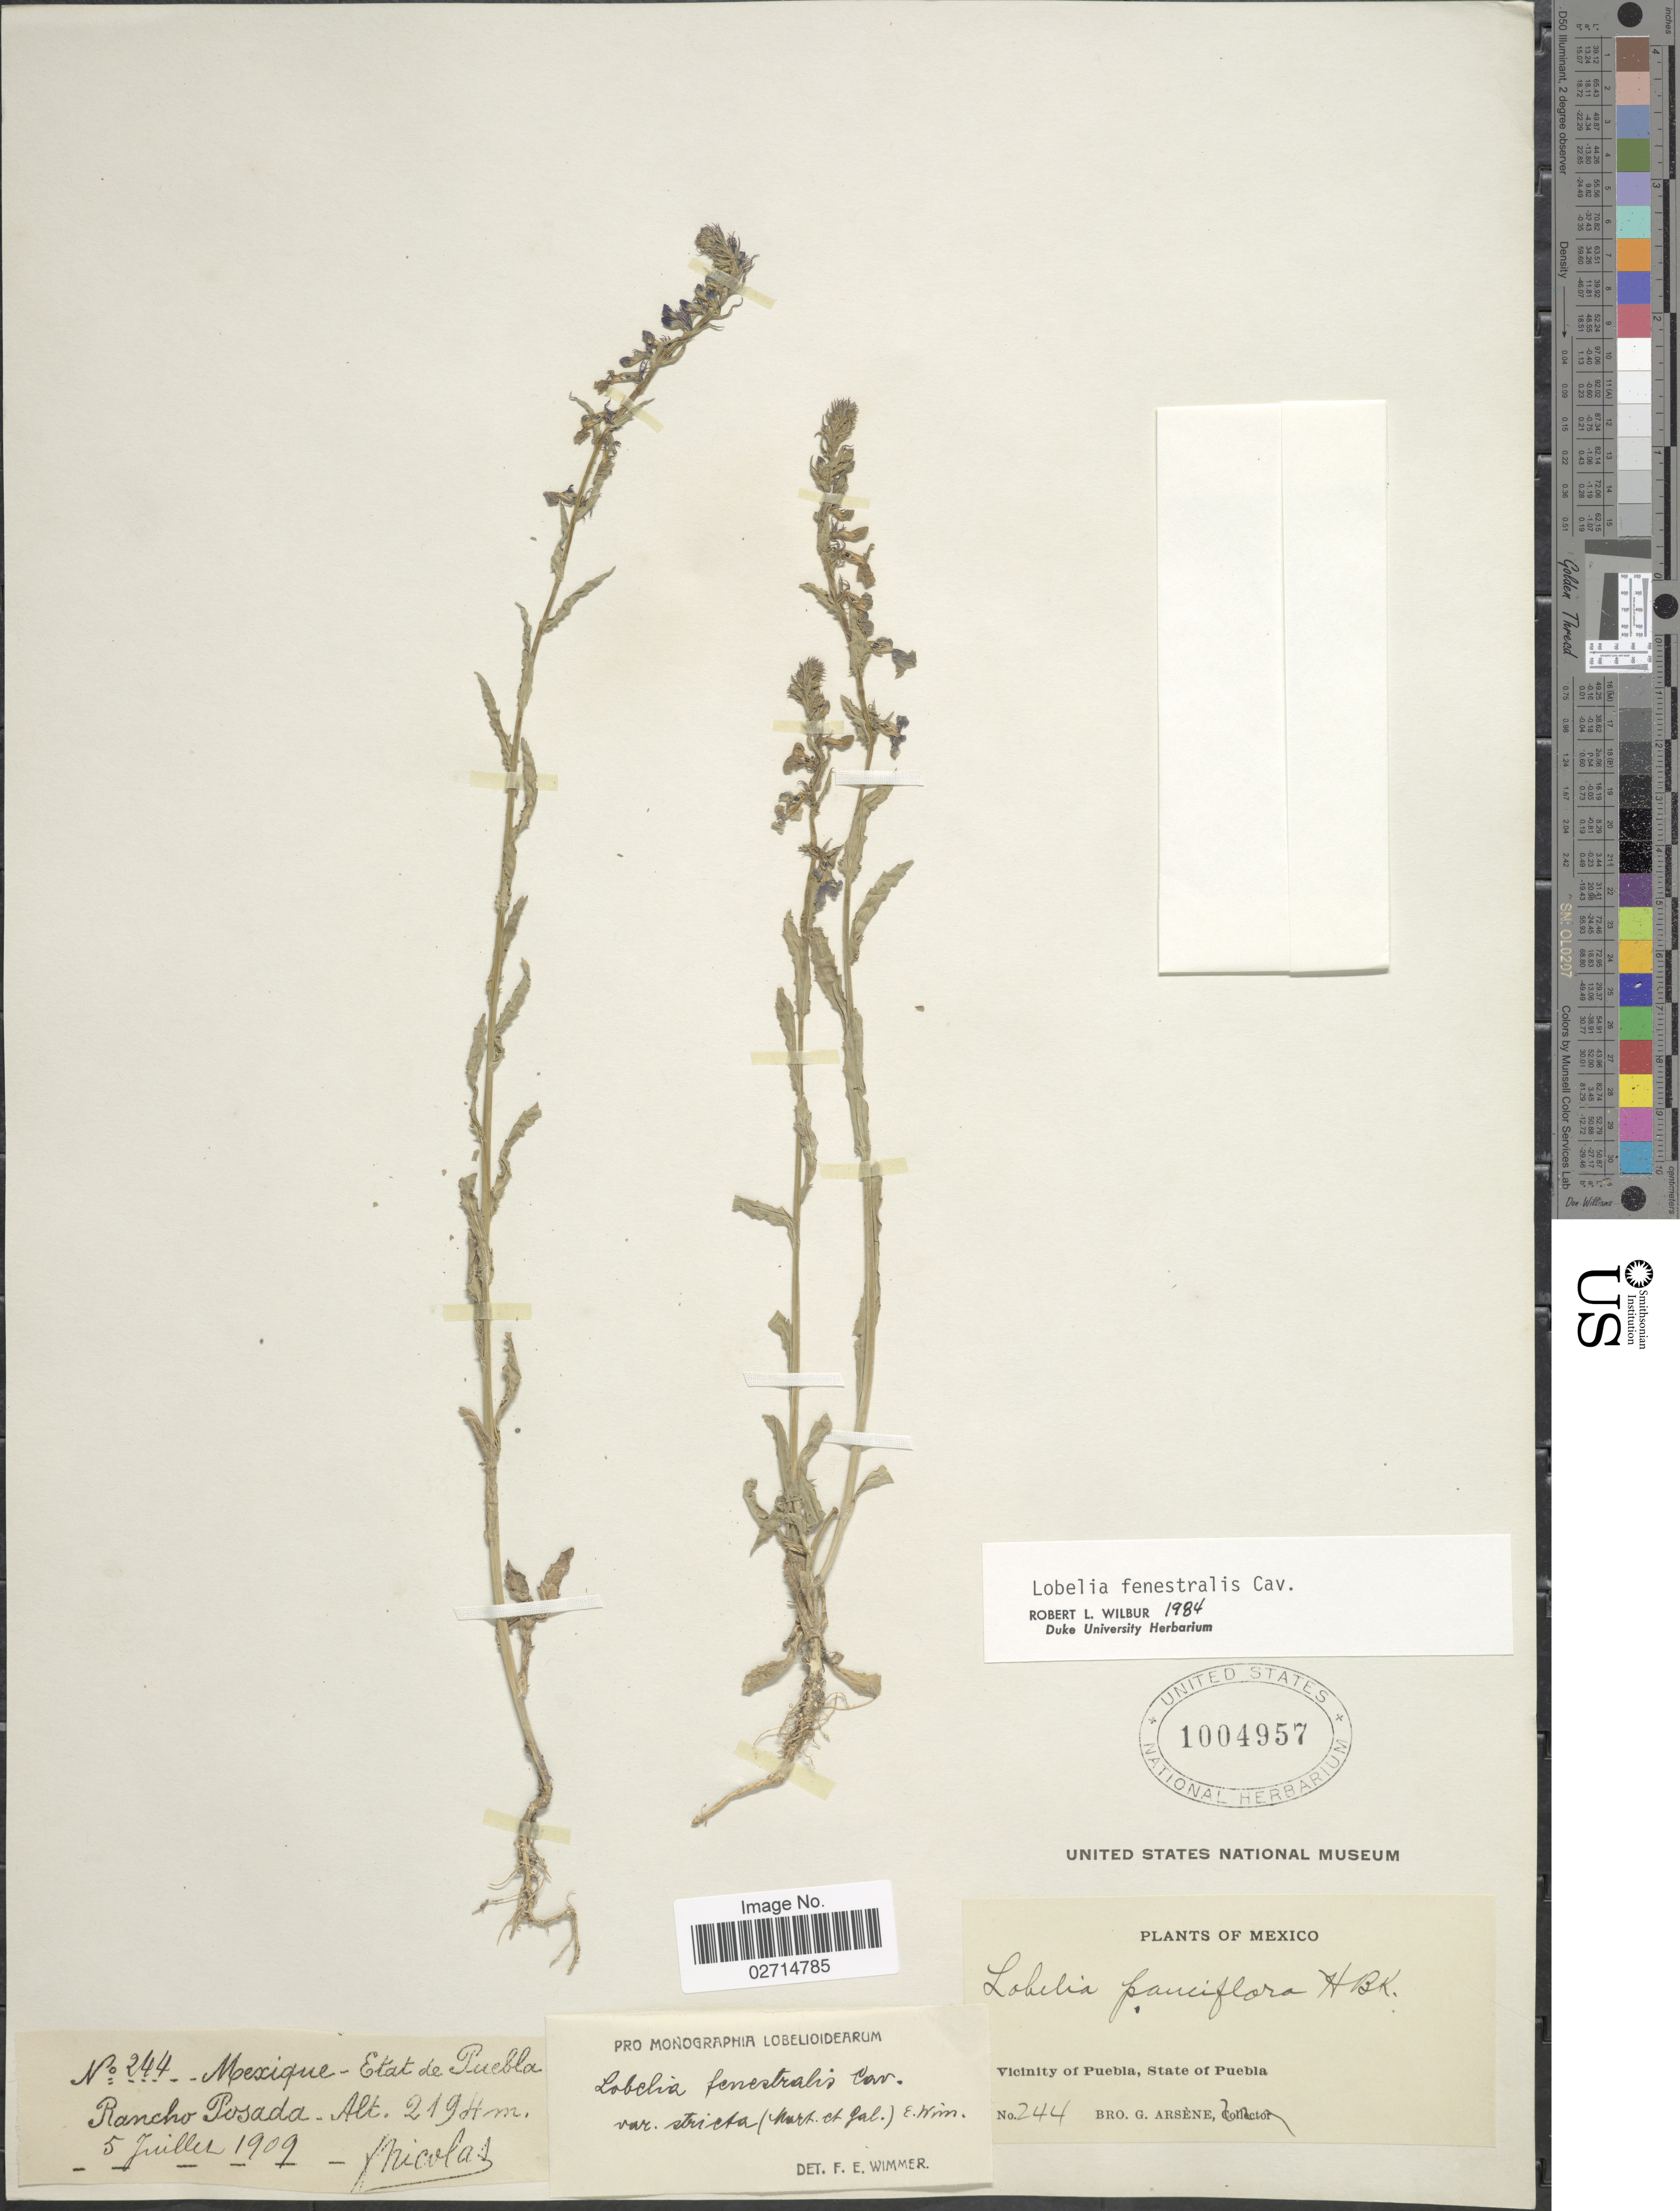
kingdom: Plantae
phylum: Tracheophyta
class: Magnoliopsida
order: Asterales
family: Campanulaceae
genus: Lobelia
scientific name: Lobelia fenestralis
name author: Cav.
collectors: F. Nicolas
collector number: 244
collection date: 1909-07-05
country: Mexico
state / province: Puebla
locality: Rancho Posada. Vicinity of Puebla.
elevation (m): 2194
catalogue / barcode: US 1004957